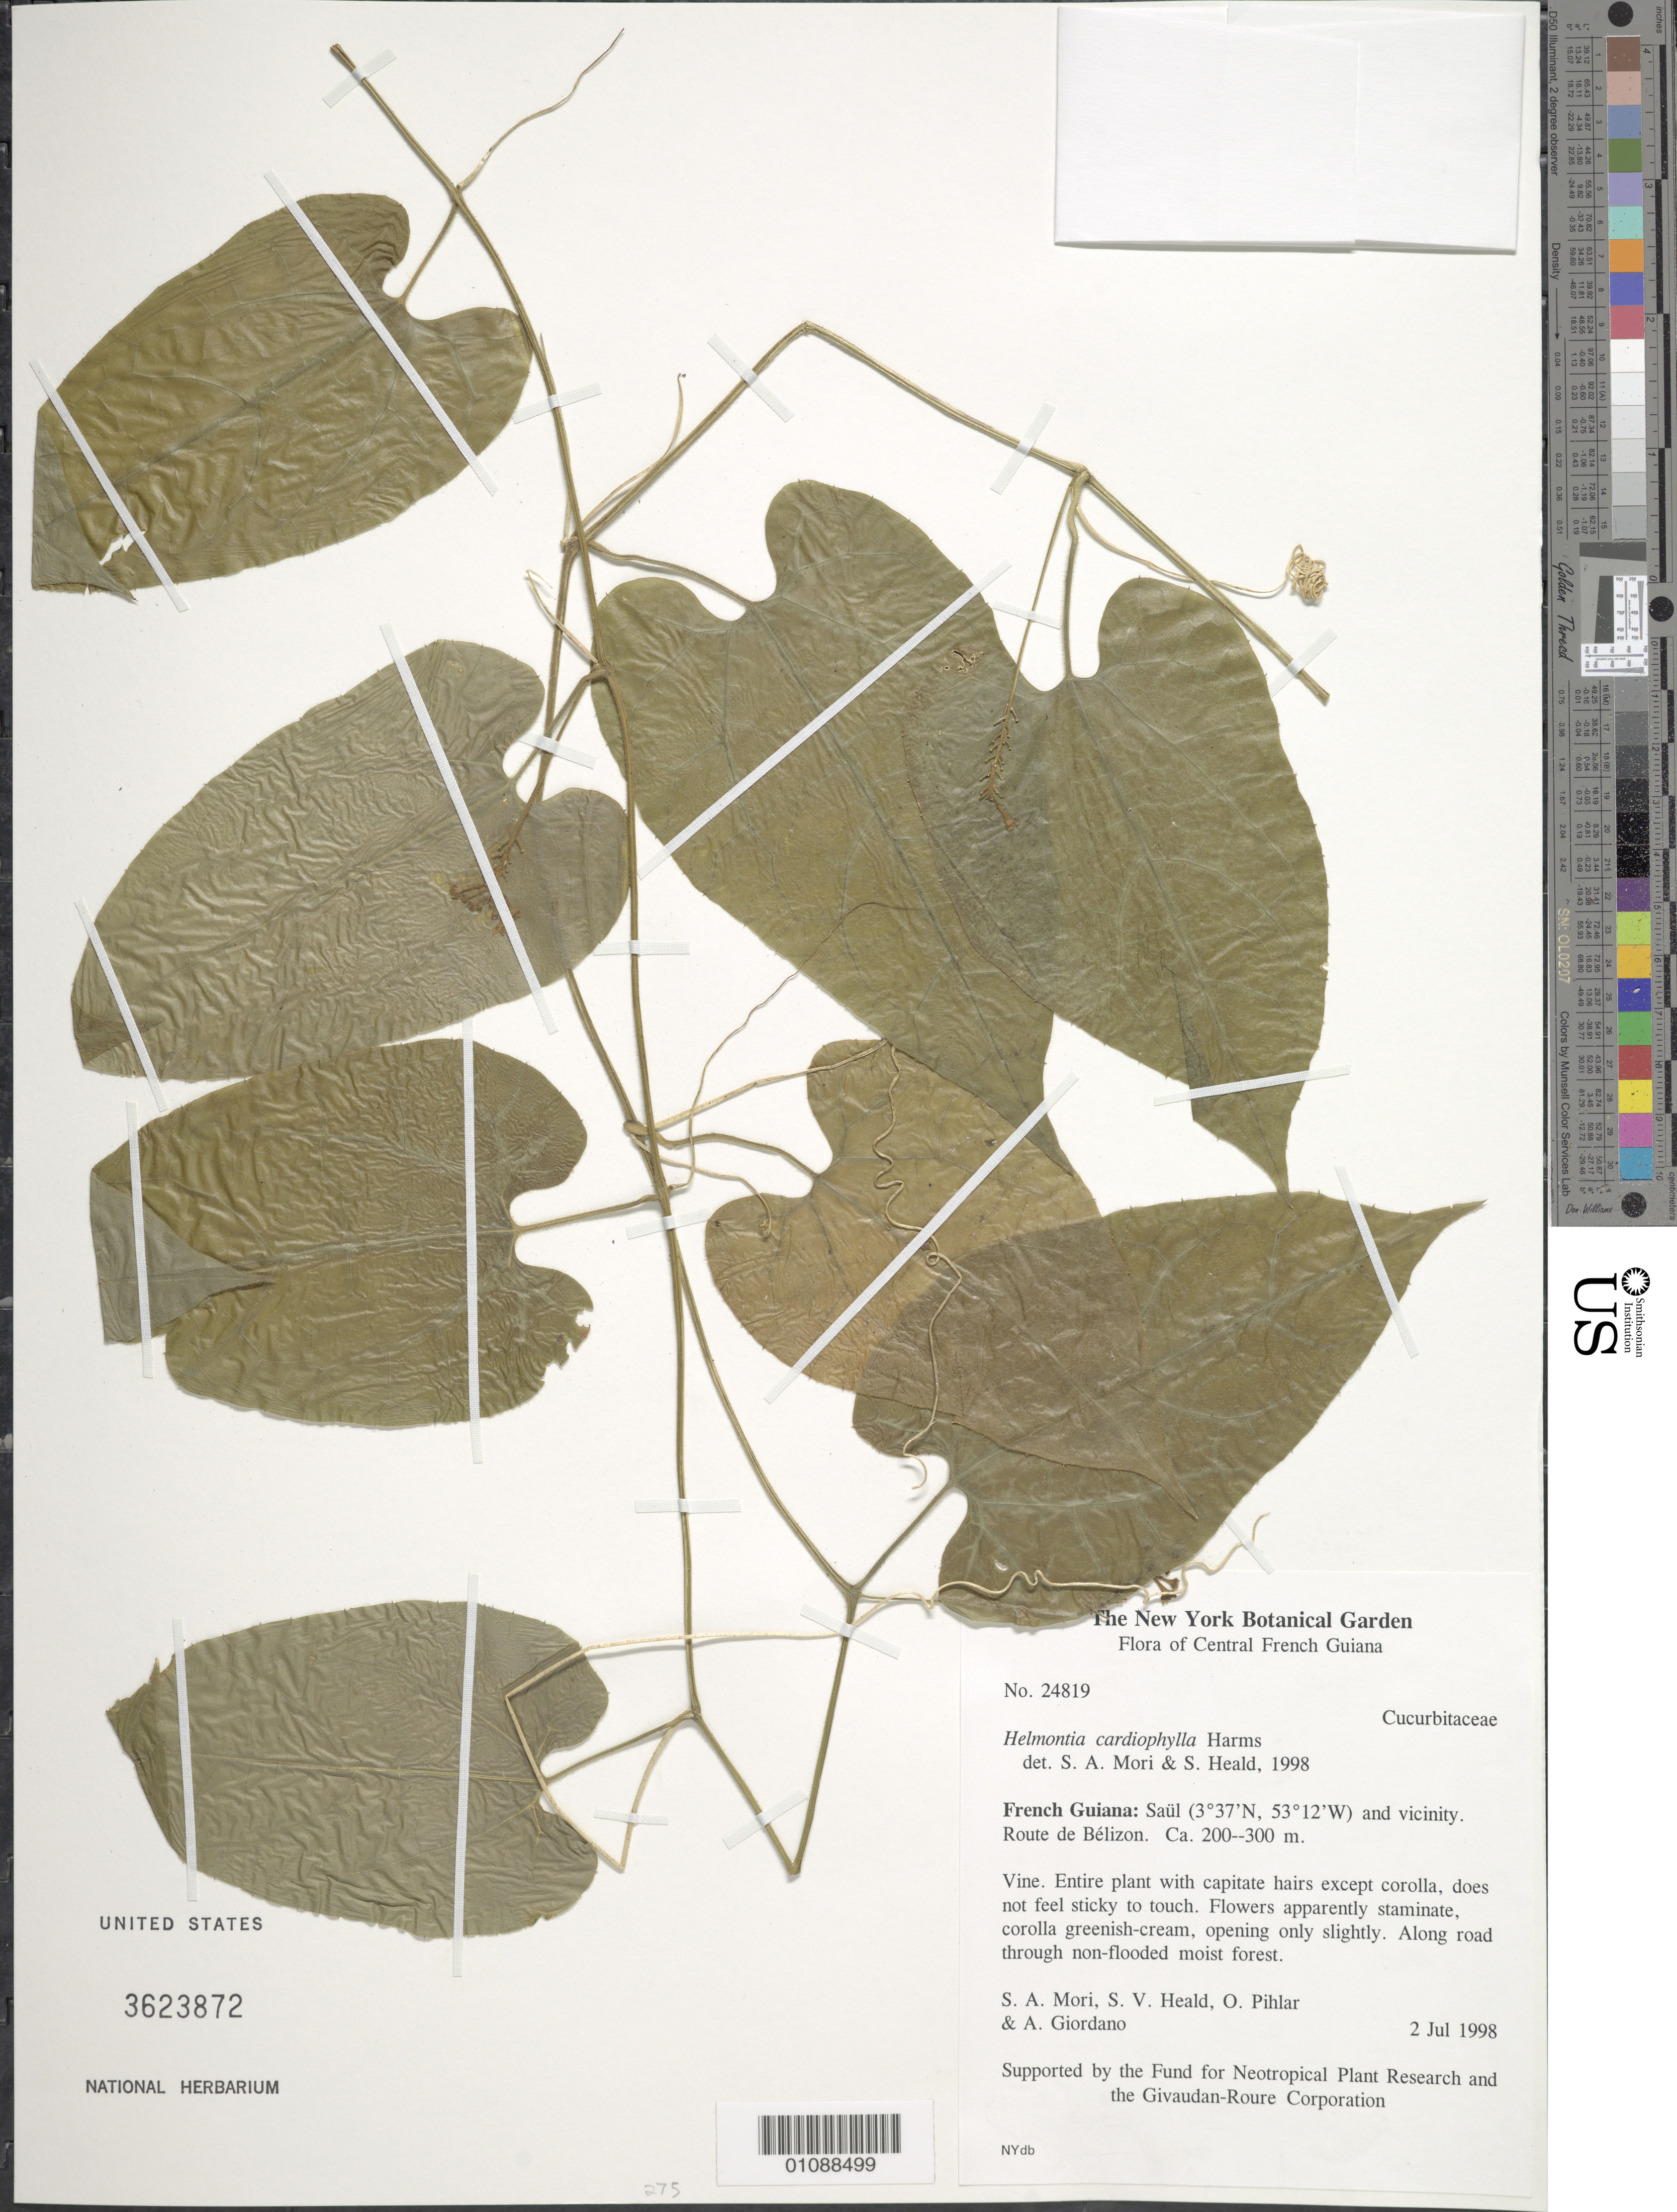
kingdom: Plantae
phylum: Tracheophyta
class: Magnoliopsida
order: Cucurbitales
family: Cucurbitaceae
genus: Helmontia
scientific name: Helmontia cardiophylla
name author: Harms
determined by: Mori, Scott A.; Heald, S.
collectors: S. Mori, S. Heald, O. Pihlar & A. Giordano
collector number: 24819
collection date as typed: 2-Jul-98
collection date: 1998-07-02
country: French Guiana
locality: Saül and vic. Route de Bélizon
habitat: Along road through non-flooded moist forest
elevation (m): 200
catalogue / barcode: US 3623872